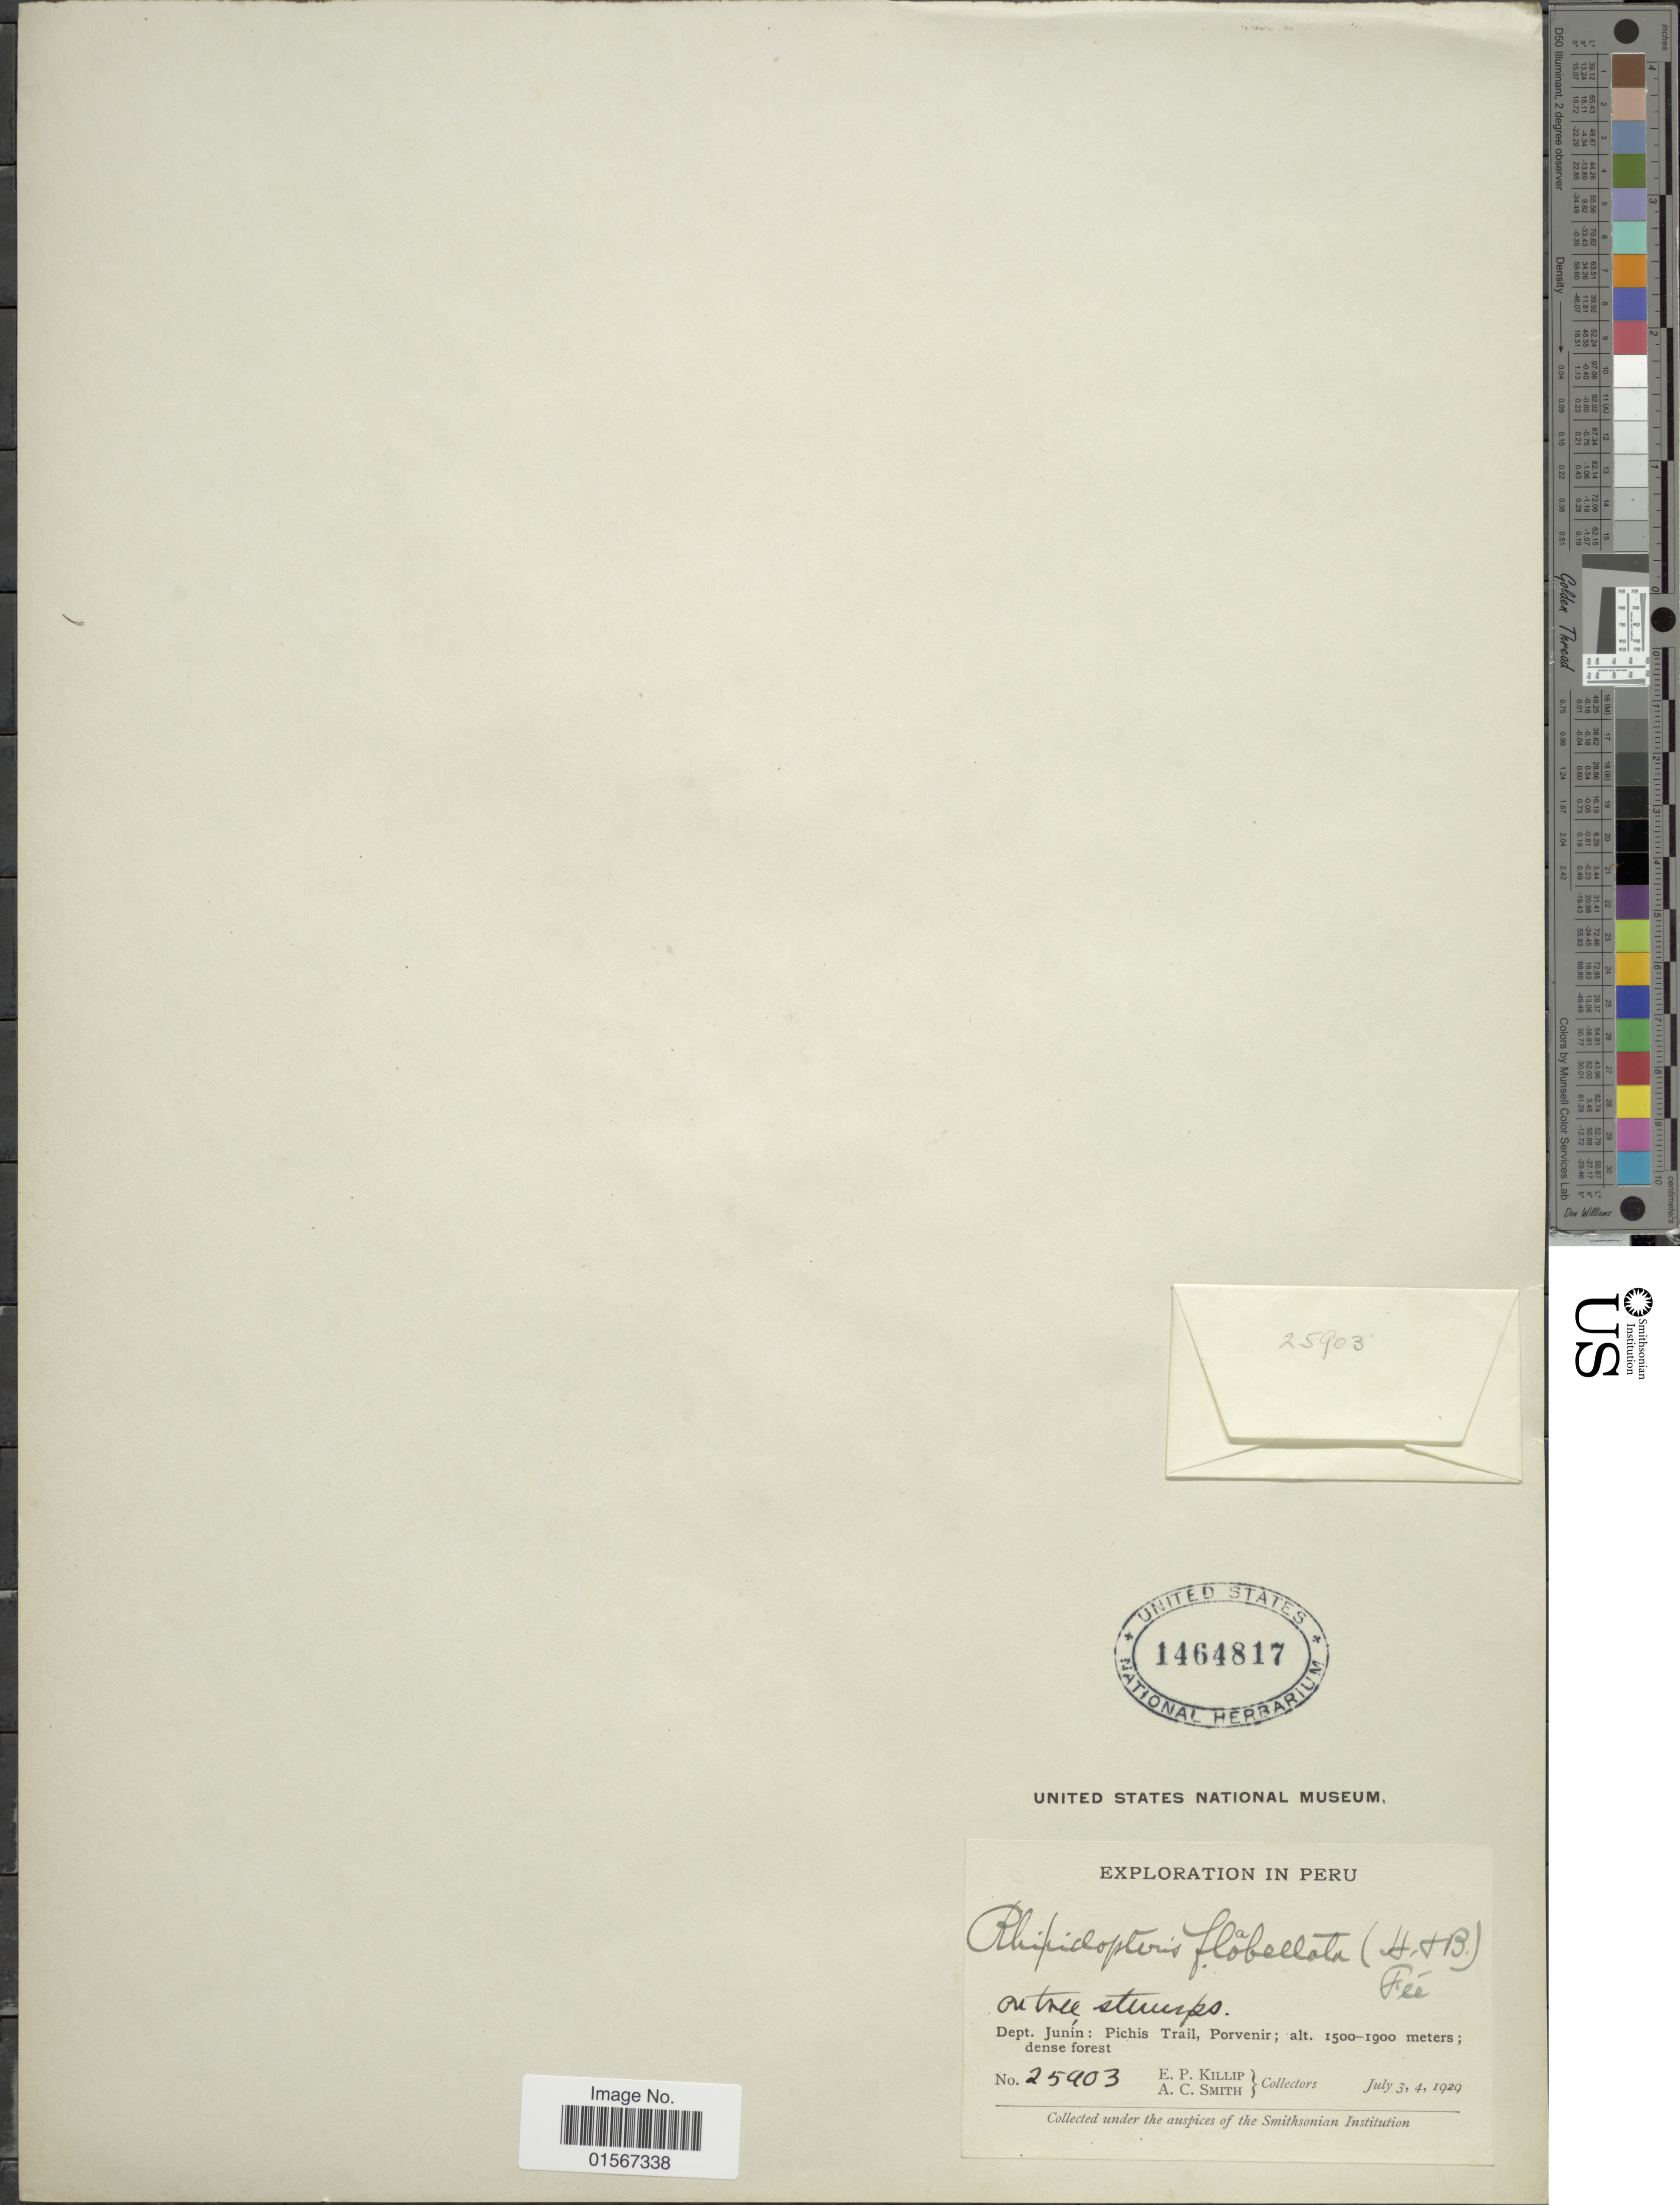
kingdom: Plantae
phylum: Tracheophyta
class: Polypodiopsida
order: Polypodiales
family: Dryopteridaceae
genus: Elaphoglossum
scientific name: Elaphoglossum peltatum f. flabellatum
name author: (Humb. & Bonpl. ex Willd.) Mickel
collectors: E. P. Killip & A. C. Smith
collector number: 25903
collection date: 1929-07-03/1929-07-04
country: Peru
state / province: Junín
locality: Peru, Dept. Junín Pichis Trail, Porvenir.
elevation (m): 1500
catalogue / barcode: US 1464817